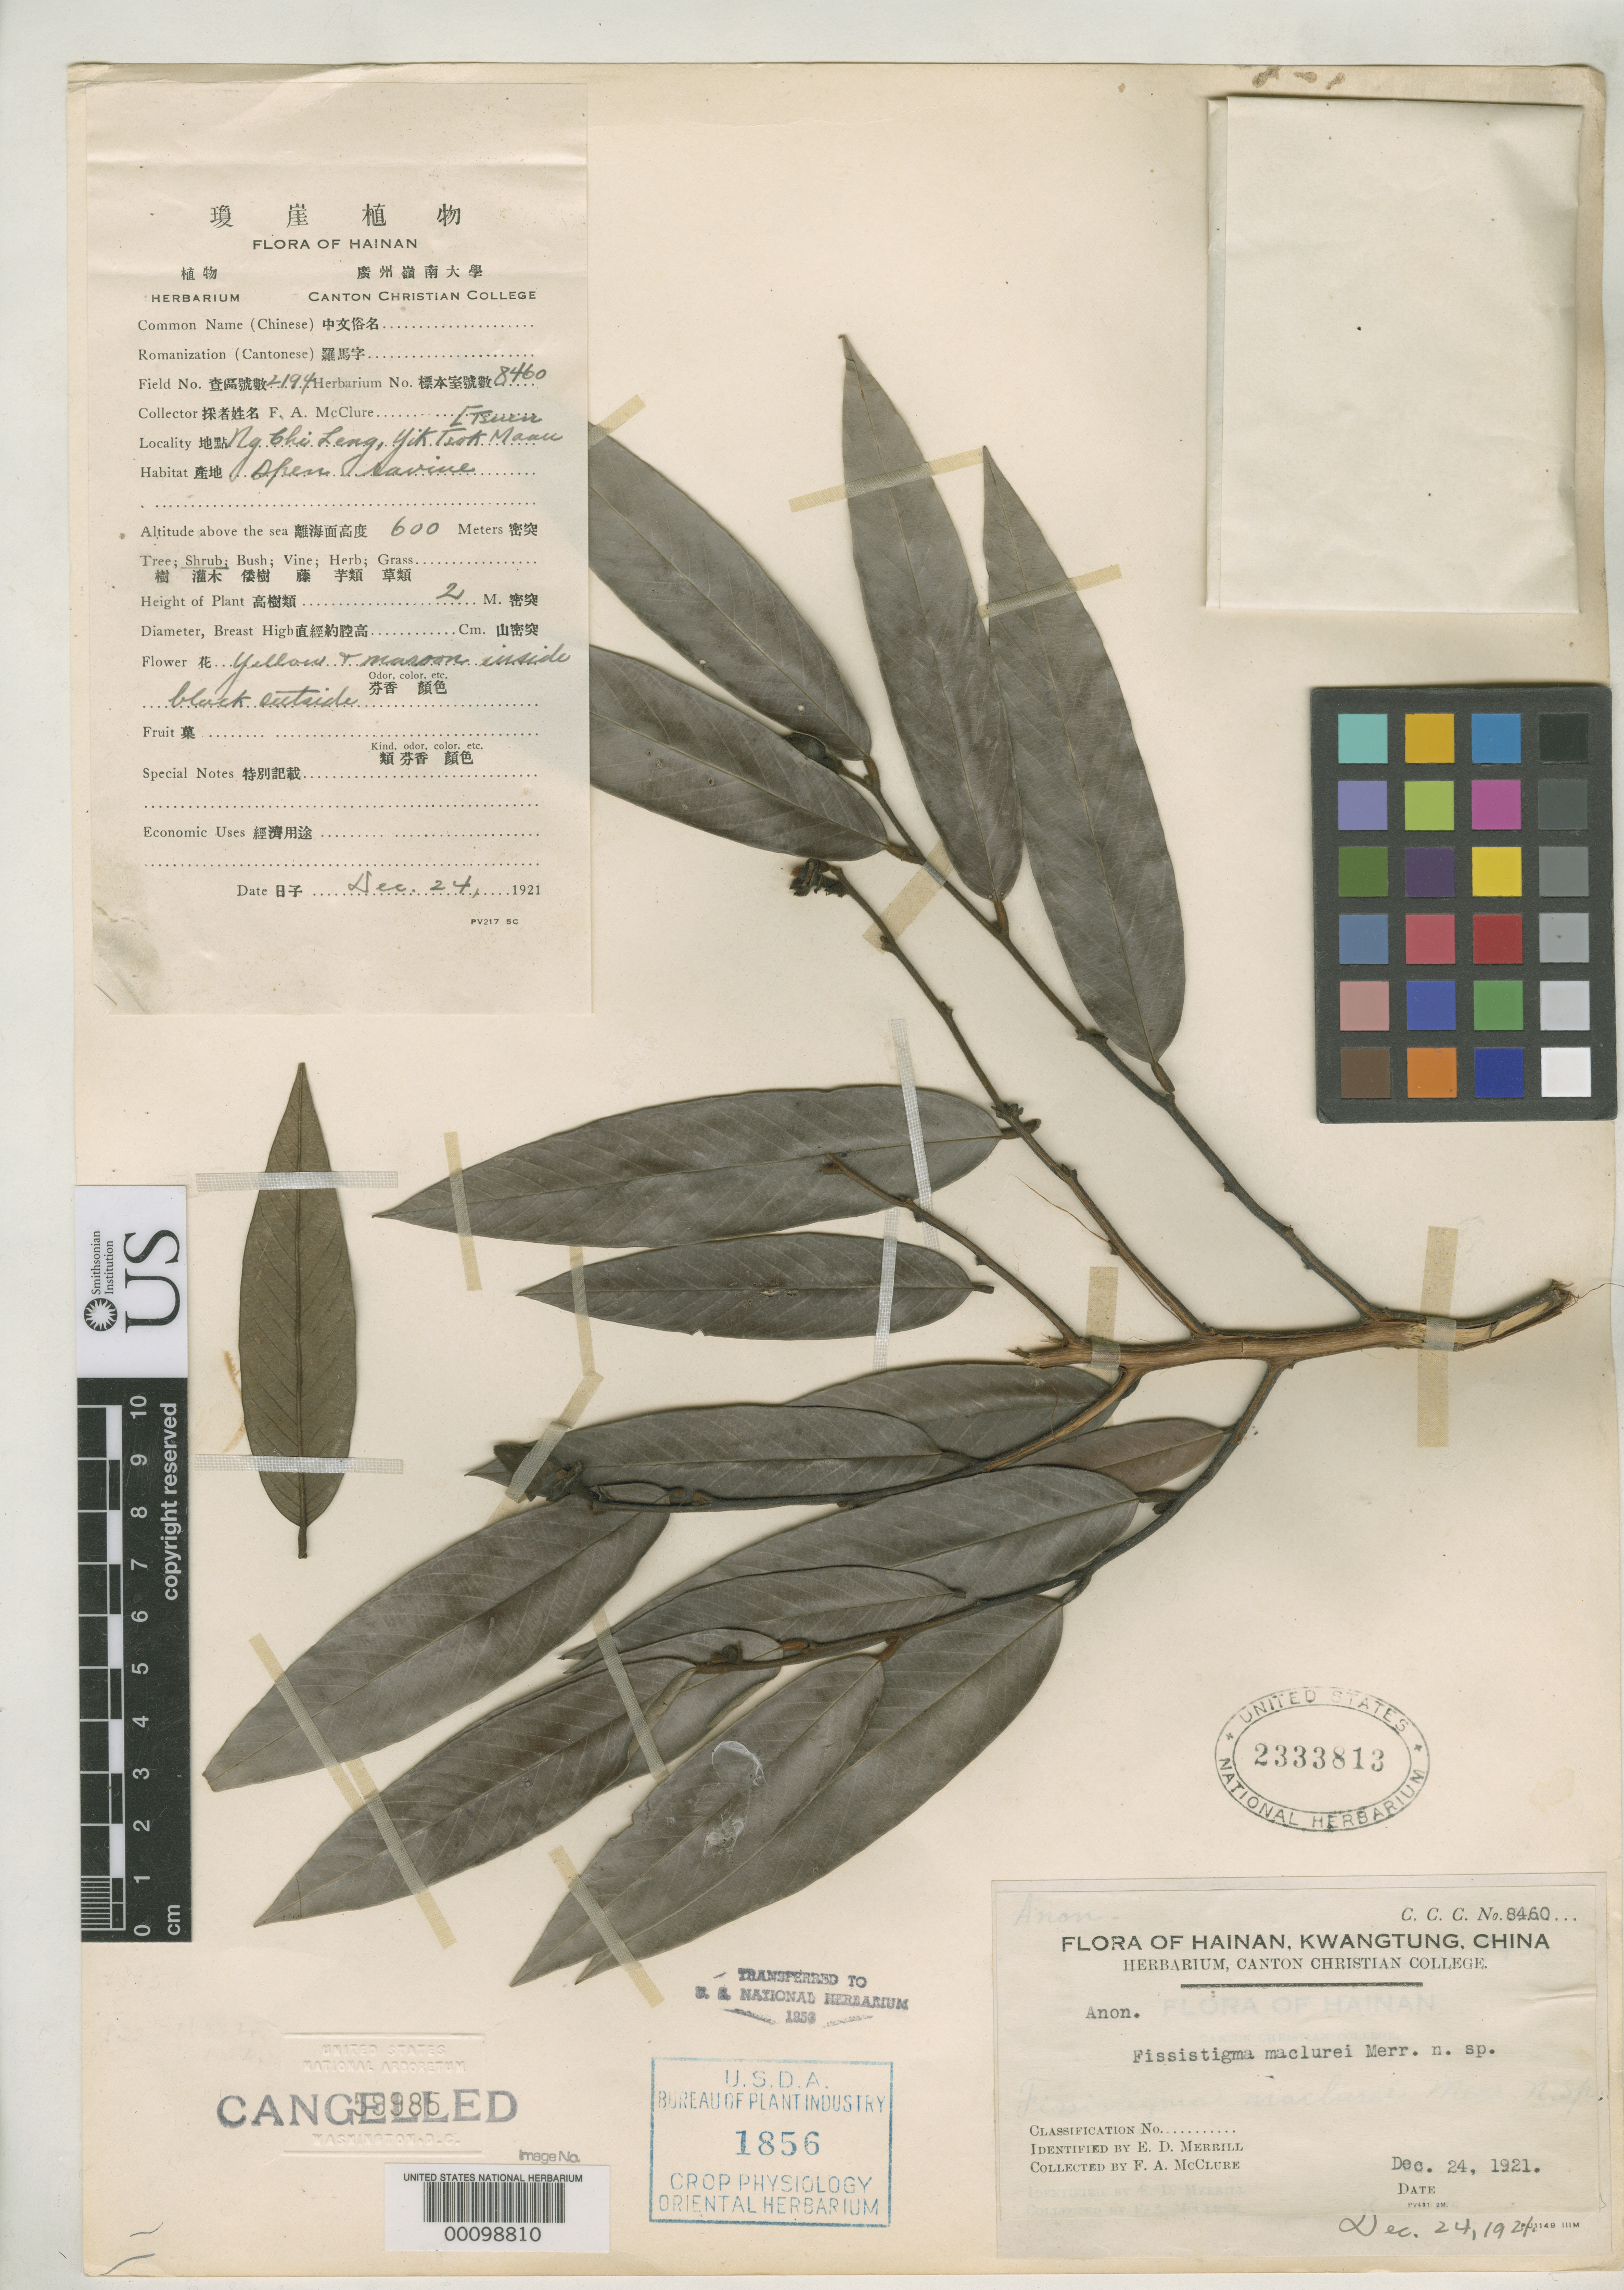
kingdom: Plantae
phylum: Tracheophyta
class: Magnoliopsida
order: Magnoliales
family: Annonaceae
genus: Fissistigma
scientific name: Fissistigma maclurei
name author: Merr.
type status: Isotype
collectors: F. A. McClure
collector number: C.C.C. 8460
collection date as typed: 24 Dec 1921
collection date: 1921-12-24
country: China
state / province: Hainan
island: Hainan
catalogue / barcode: US 2333813